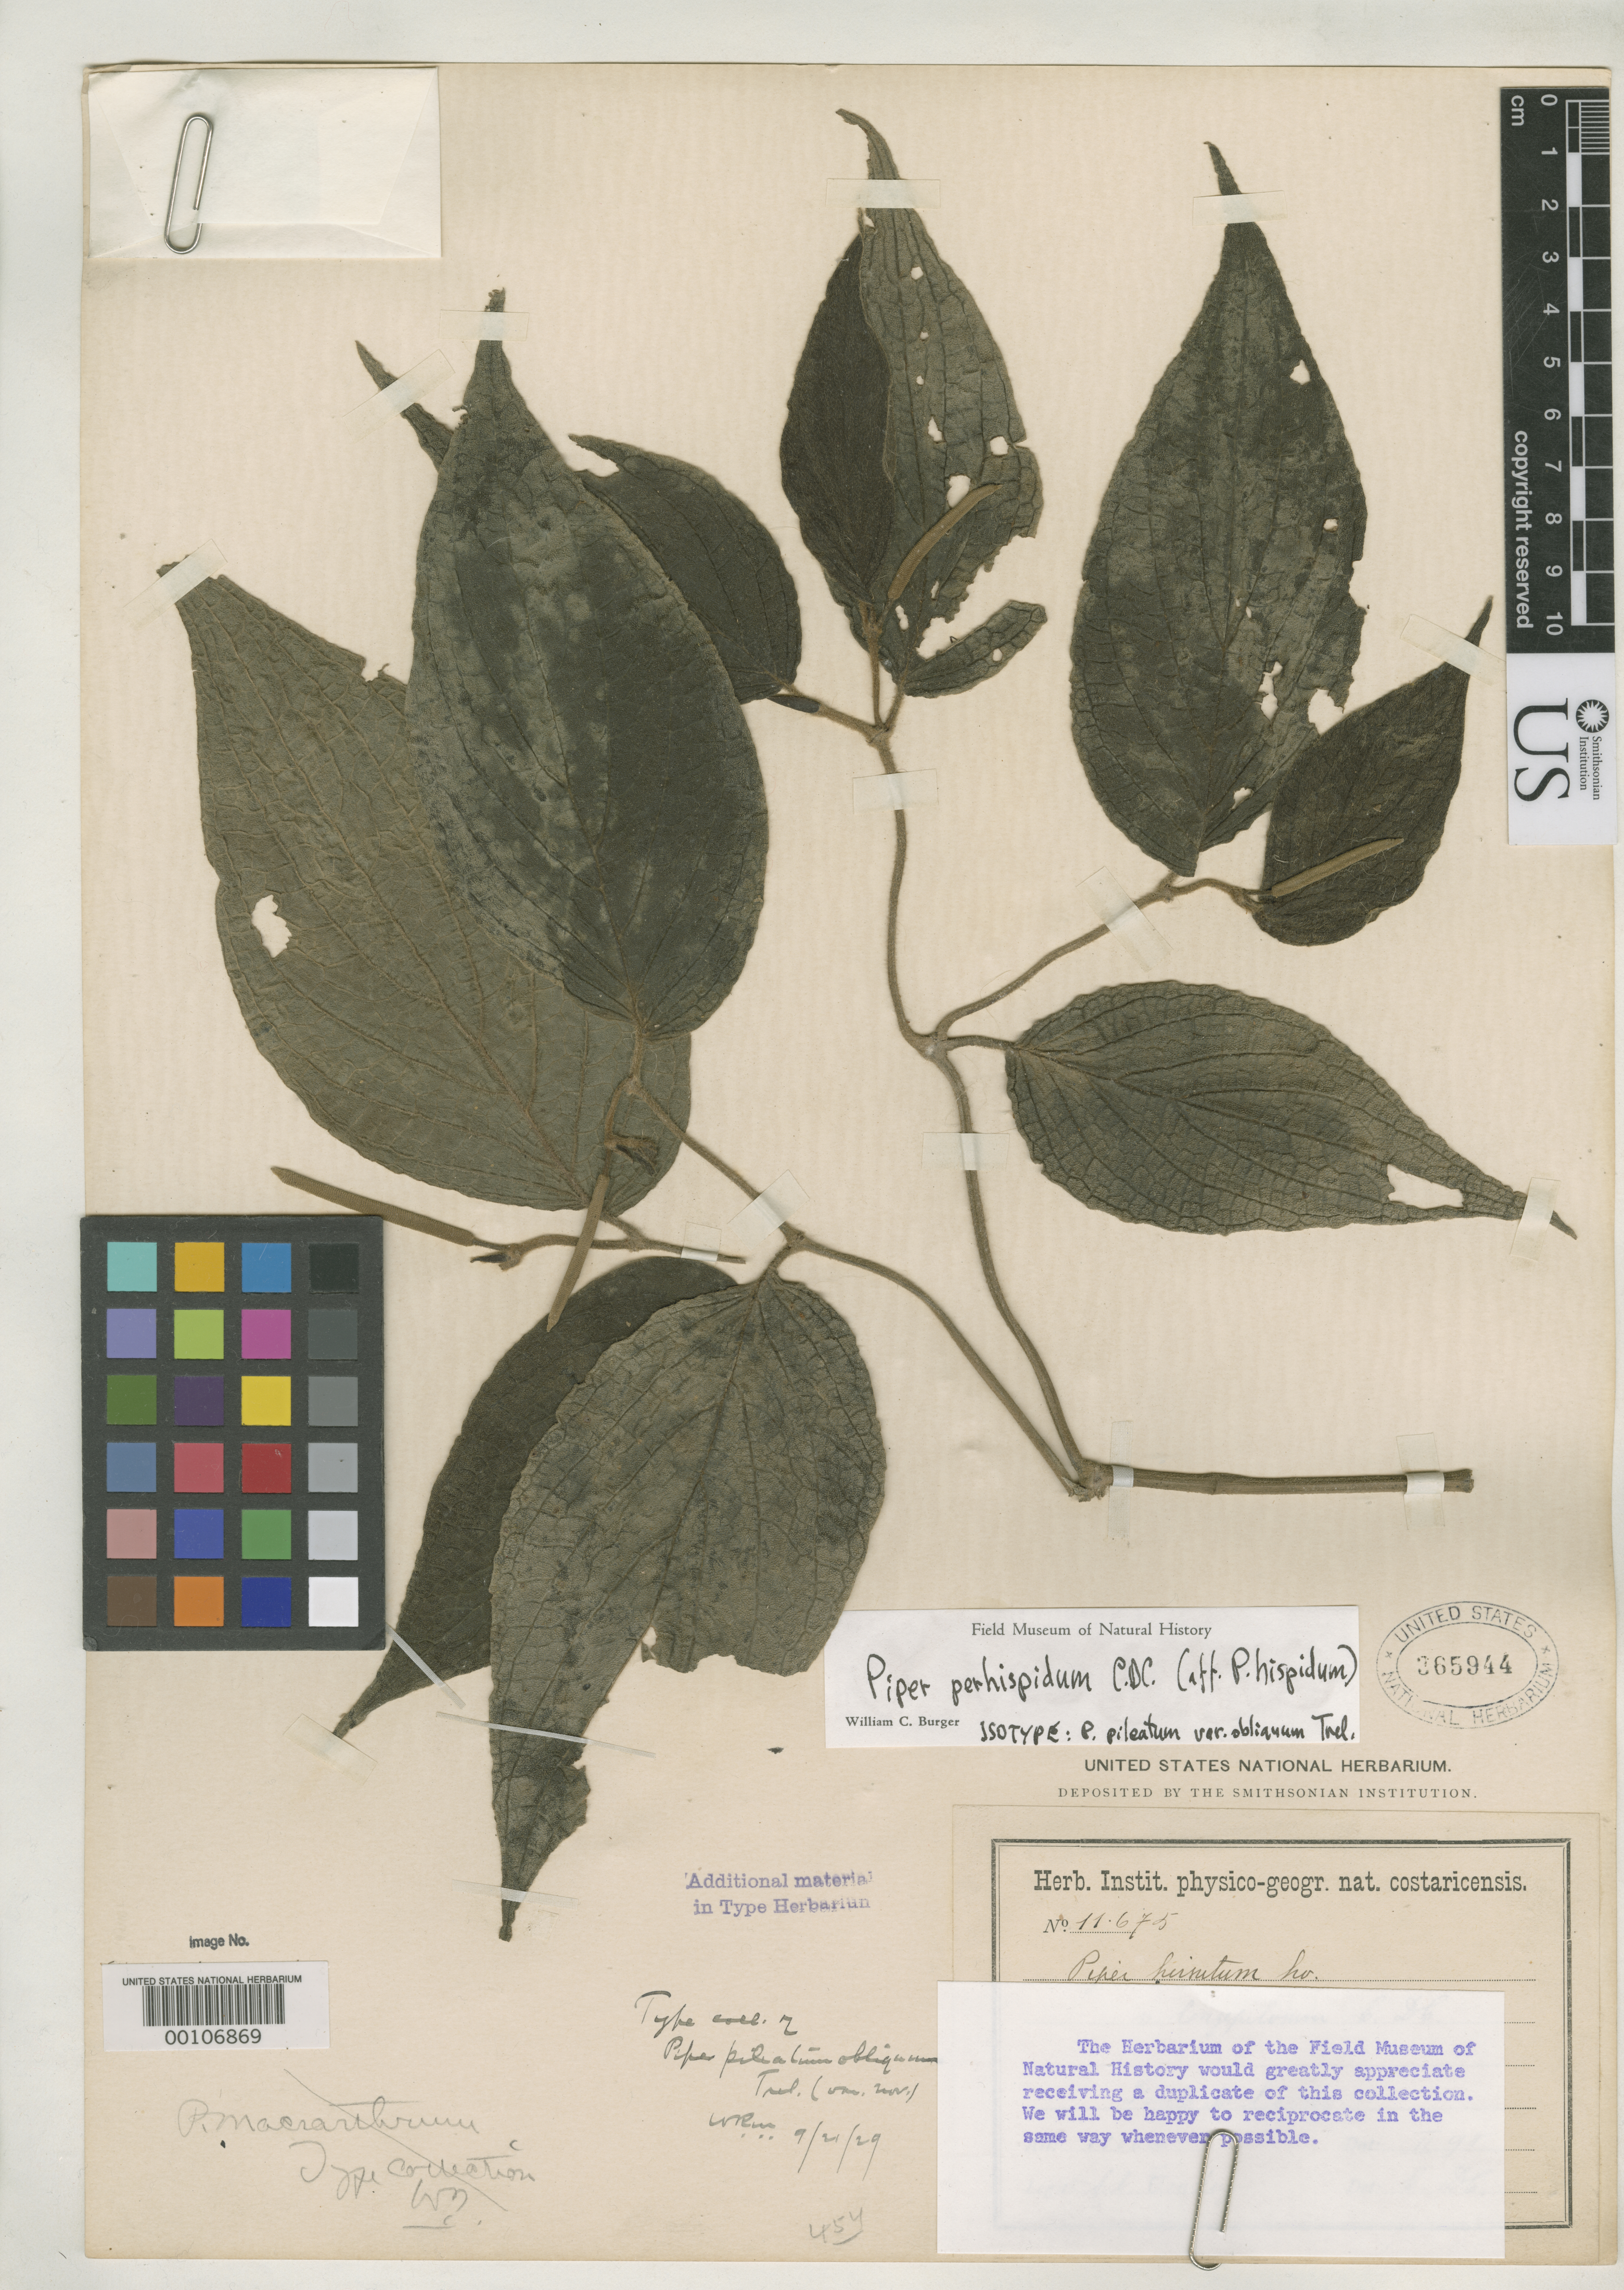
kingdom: Plantae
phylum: Tracheophyta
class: Magnoliopsida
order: Piperales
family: Piperaceae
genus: Piper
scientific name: Piper pileatum var. obliquum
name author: Trel.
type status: Isotype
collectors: A. Tonduz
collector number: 11675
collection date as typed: Feb 1898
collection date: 1898-02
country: Costa Rica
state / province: San José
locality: El Copey.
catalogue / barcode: US 365944